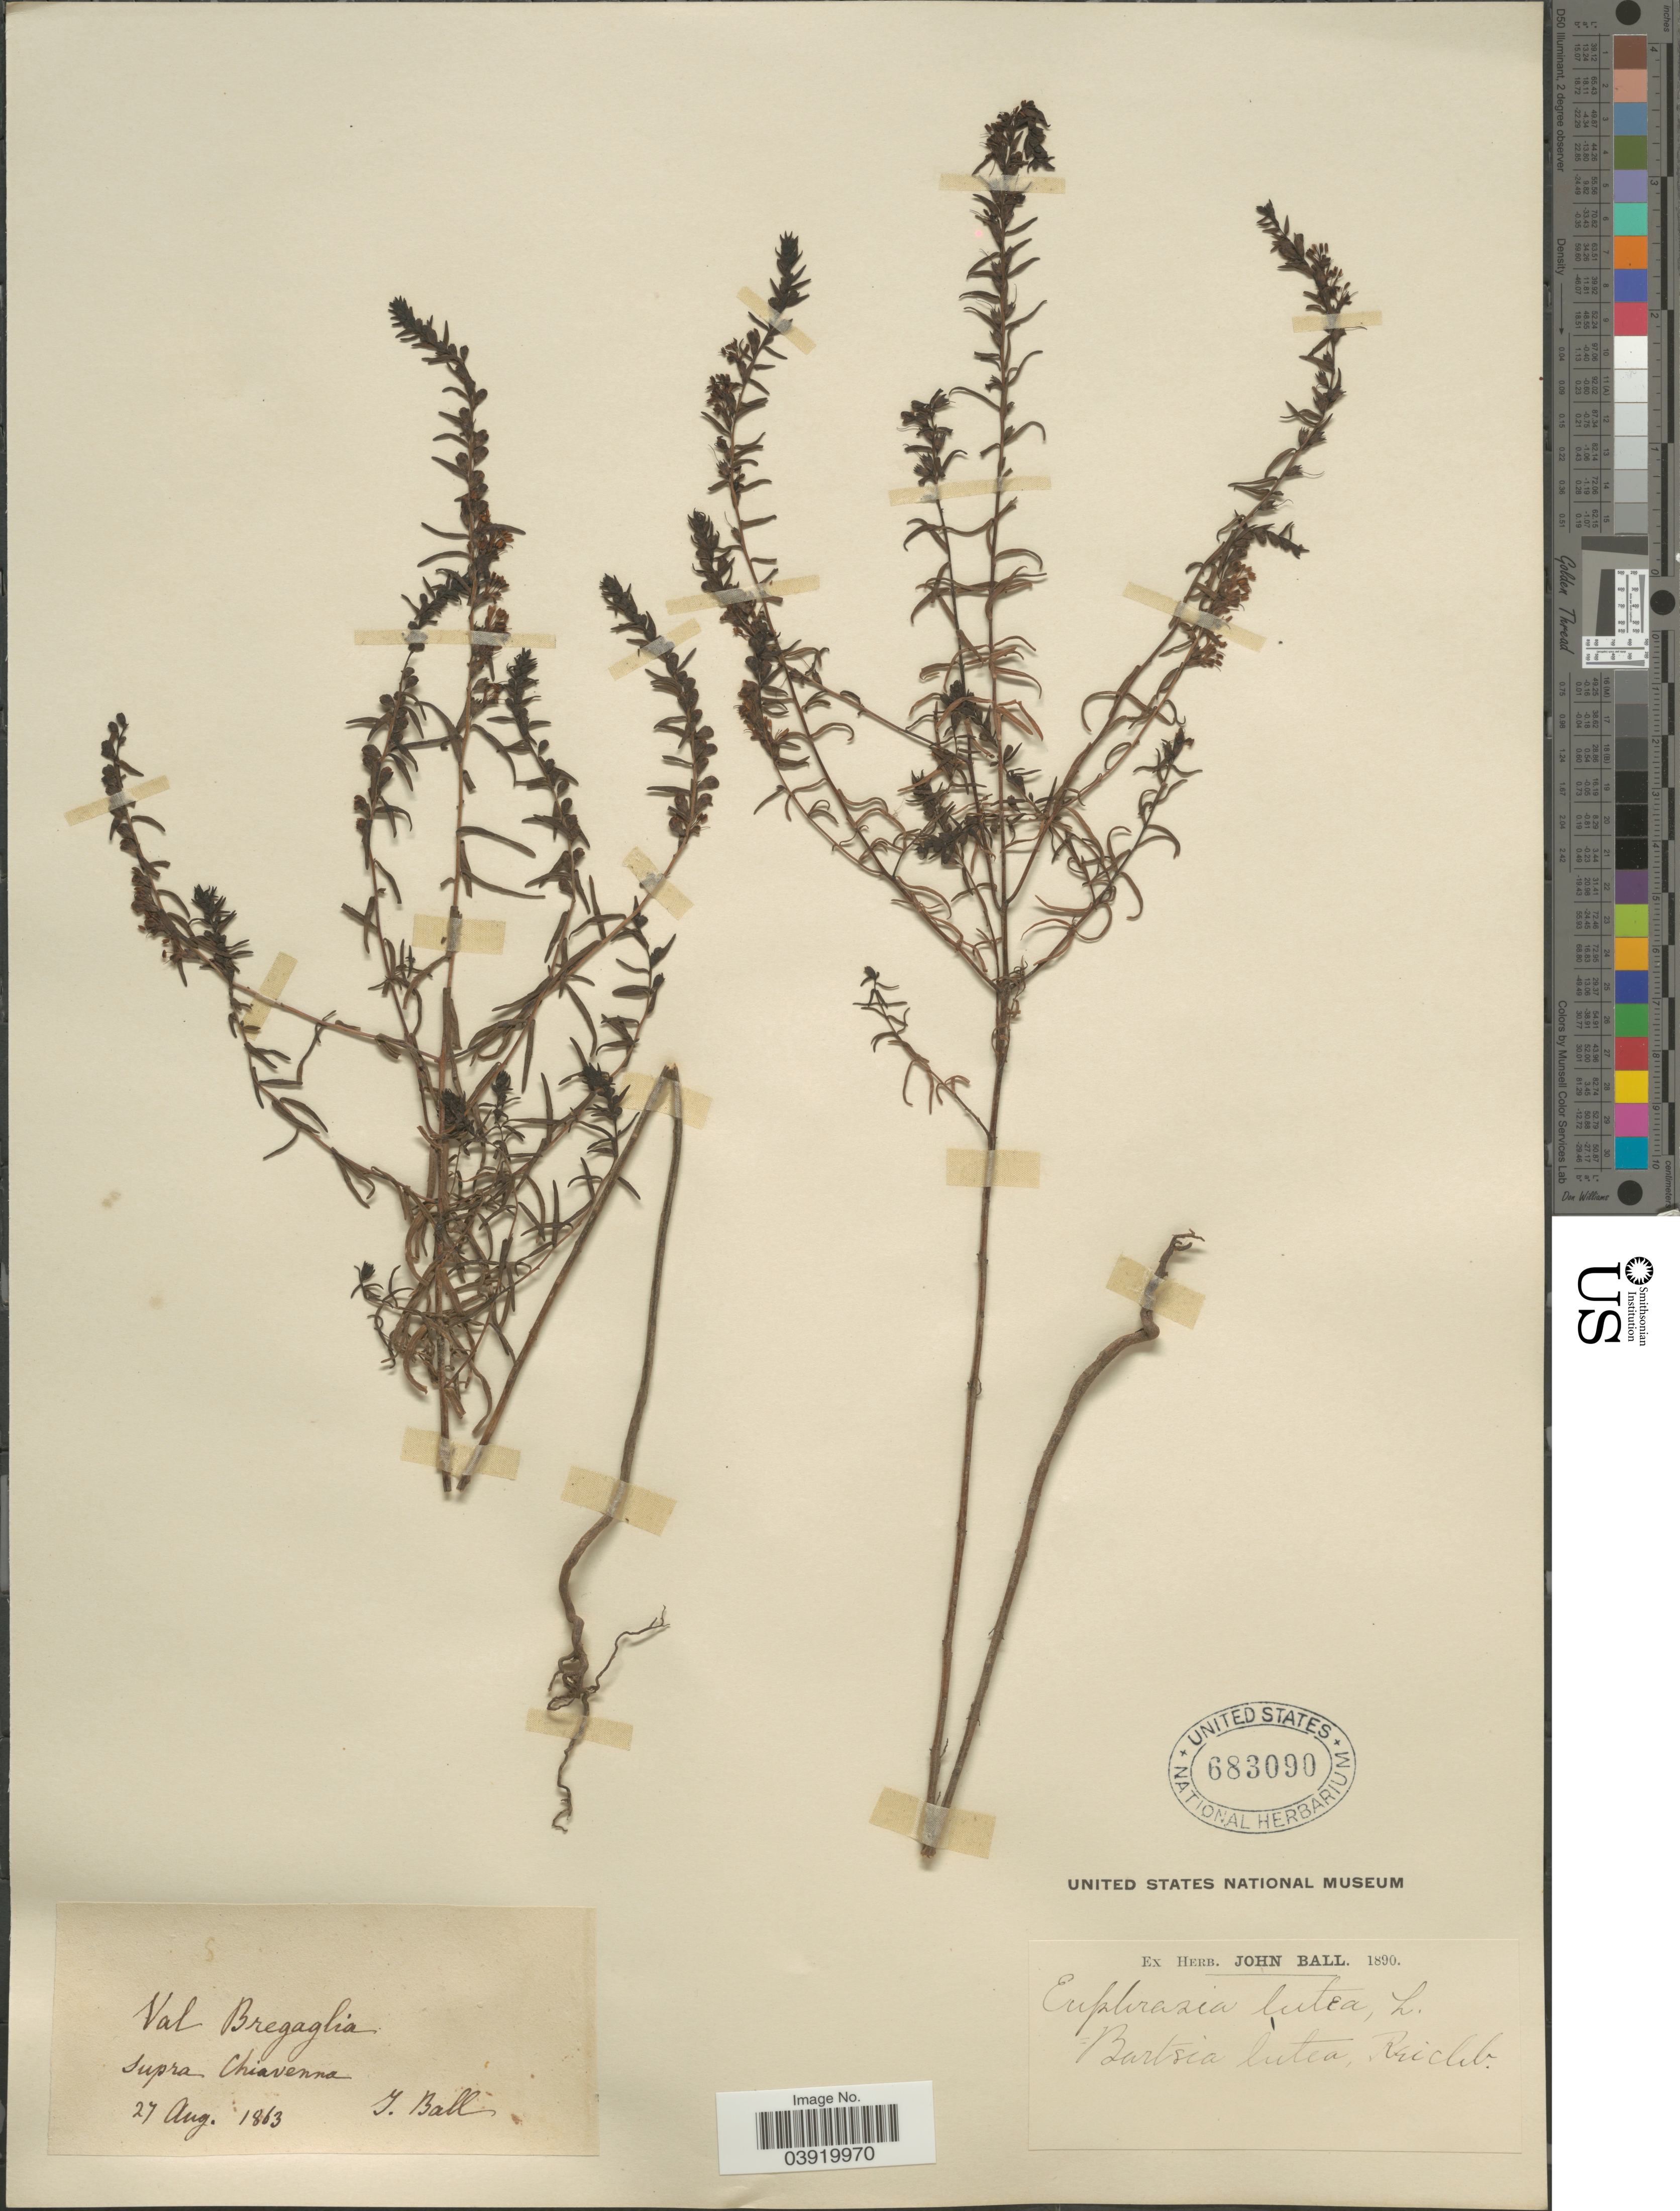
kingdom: Plantae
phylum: Tracheophyta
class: Magnoliopsida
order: Lamiales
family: Orobanchaceae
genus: Odontites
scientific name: Odontites luteus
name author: (L.) Clairv.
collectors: J. Ball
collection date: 1863-08-27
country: Italy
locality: Val Bregaglia supra Chiavenna.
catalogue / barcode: US 683090